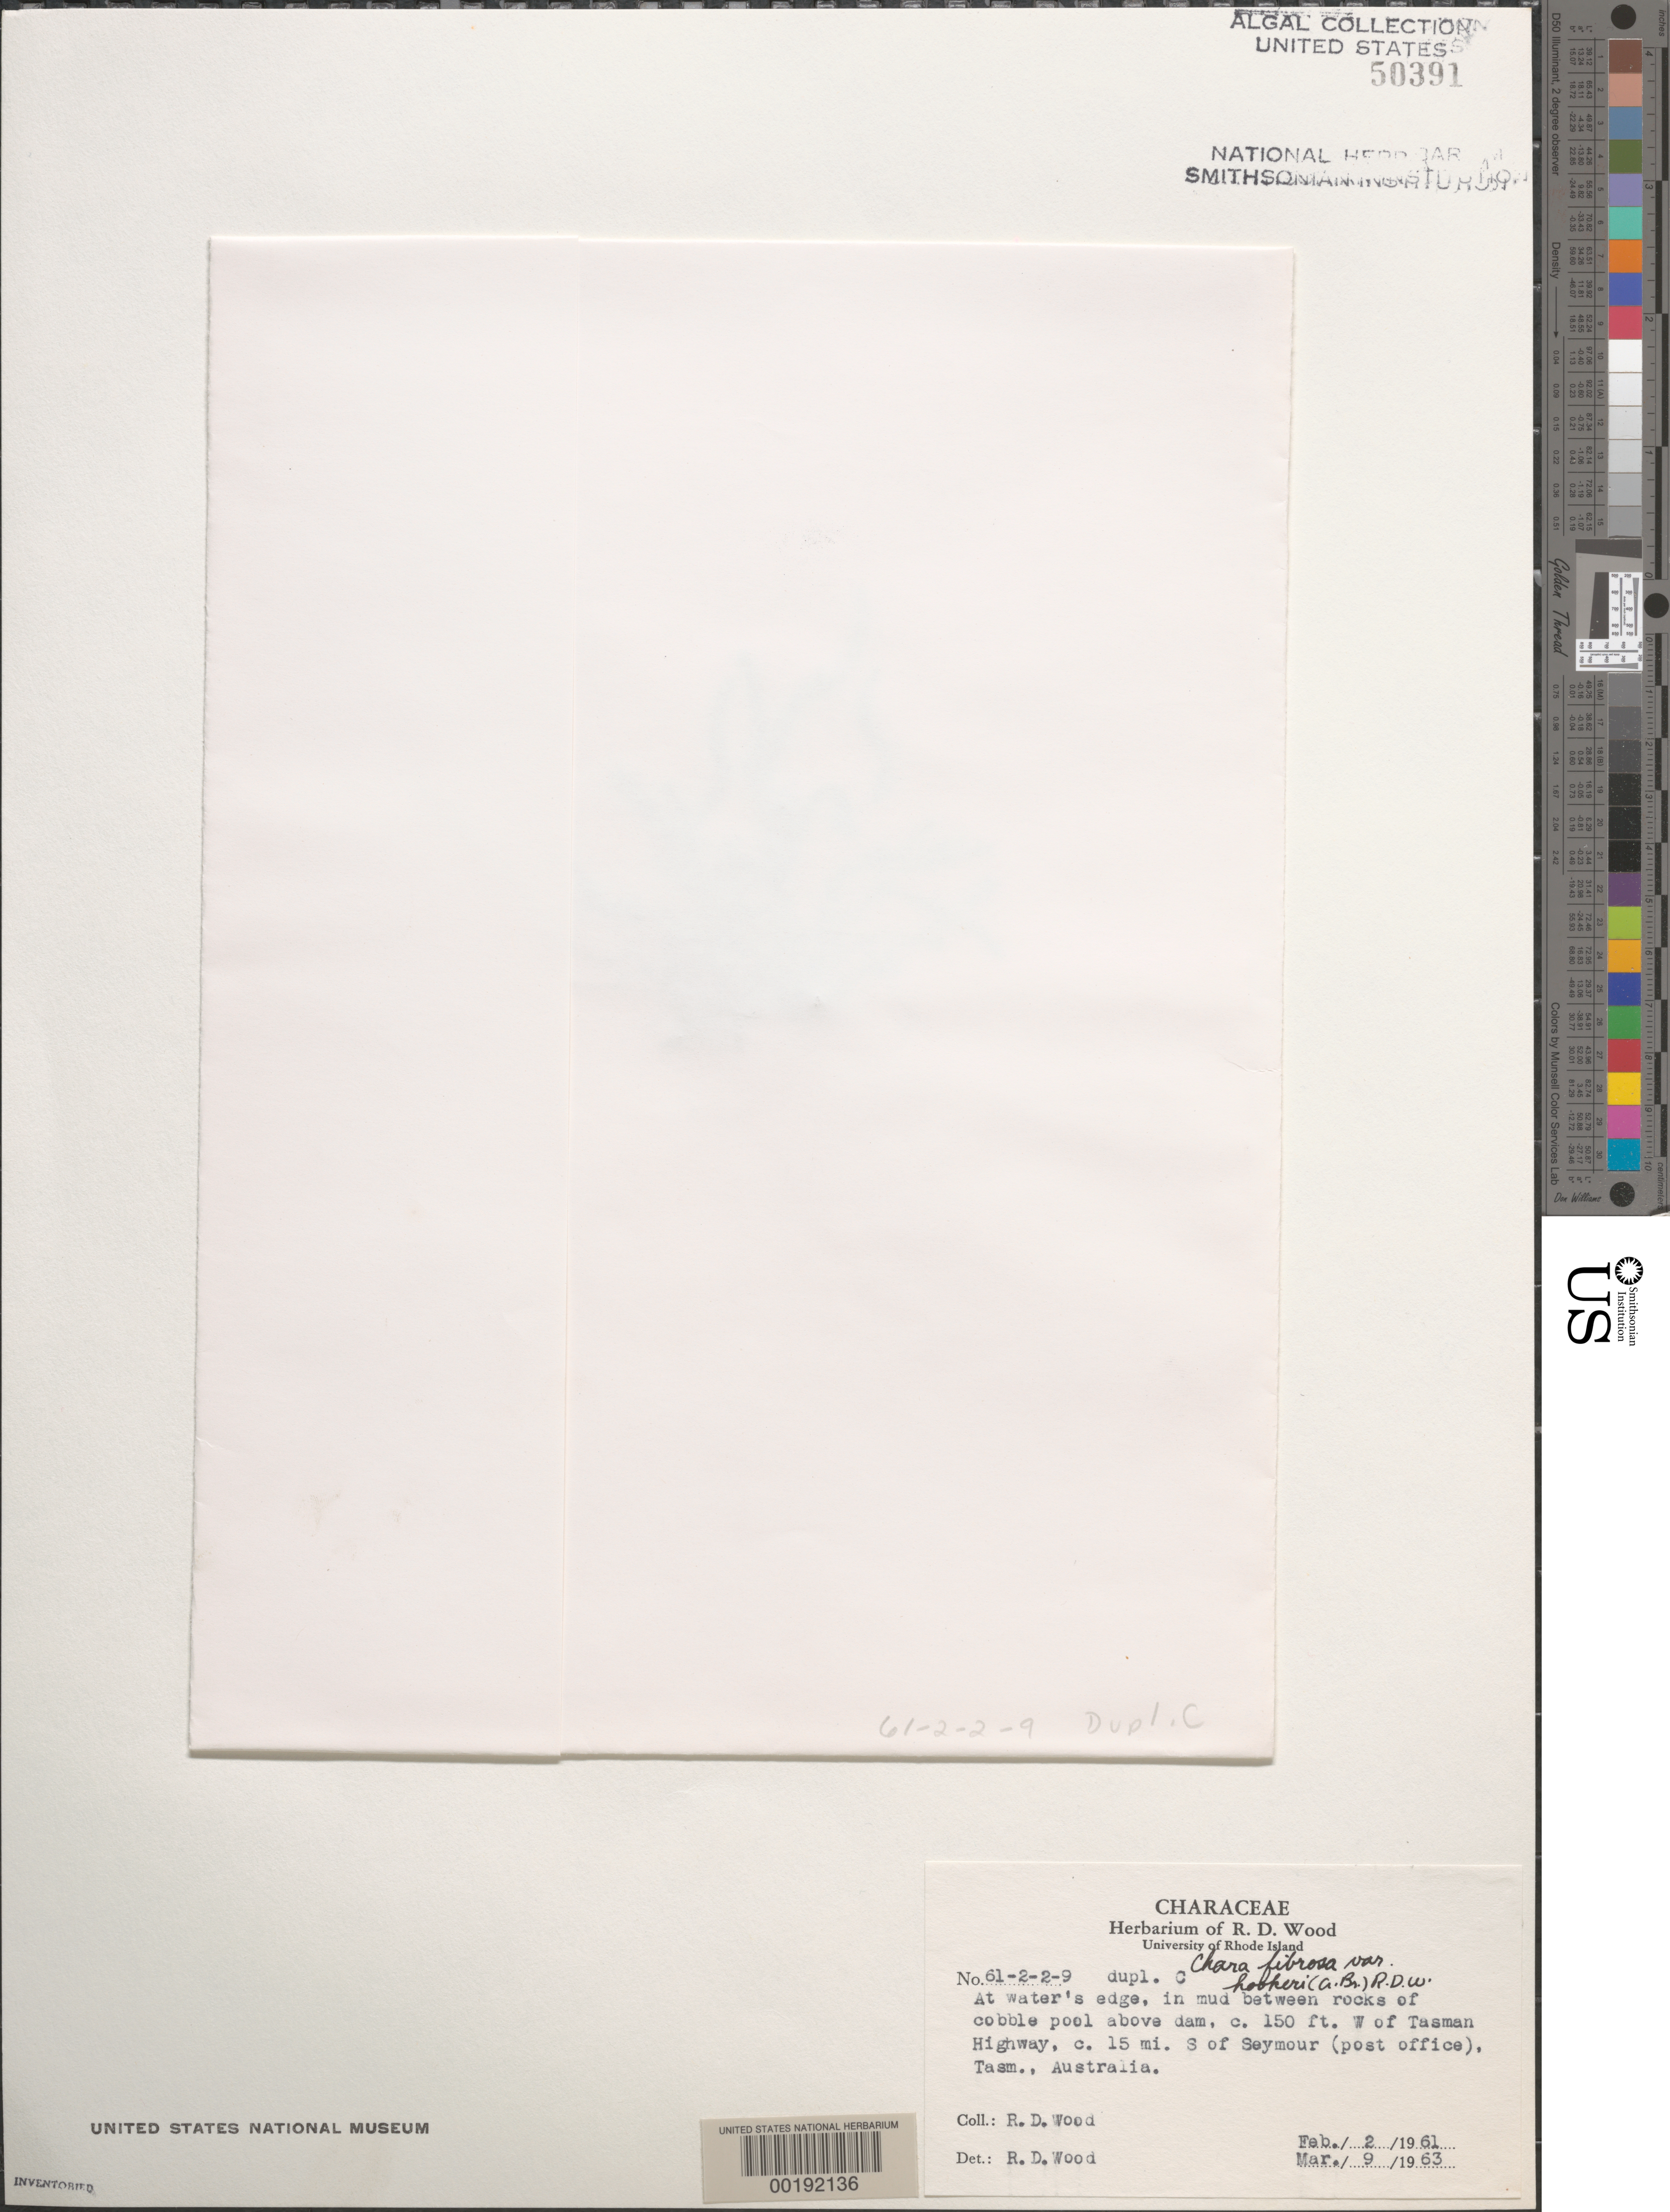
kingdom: Plantae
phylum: Charophyta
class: Charophyceae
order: Charales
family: Characeae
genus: Chara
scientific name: Chara fibrosa var. hookeri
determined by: Wood, R. D.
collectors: R. Wood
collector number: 61-2-2-9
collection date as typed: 02 Feb 1961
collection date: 1961-02-02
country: Australia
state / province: Tasmania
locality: Above dam west of Tasman Highway ca. 15 miles south of Seymour Post Office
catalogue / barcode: US 50391